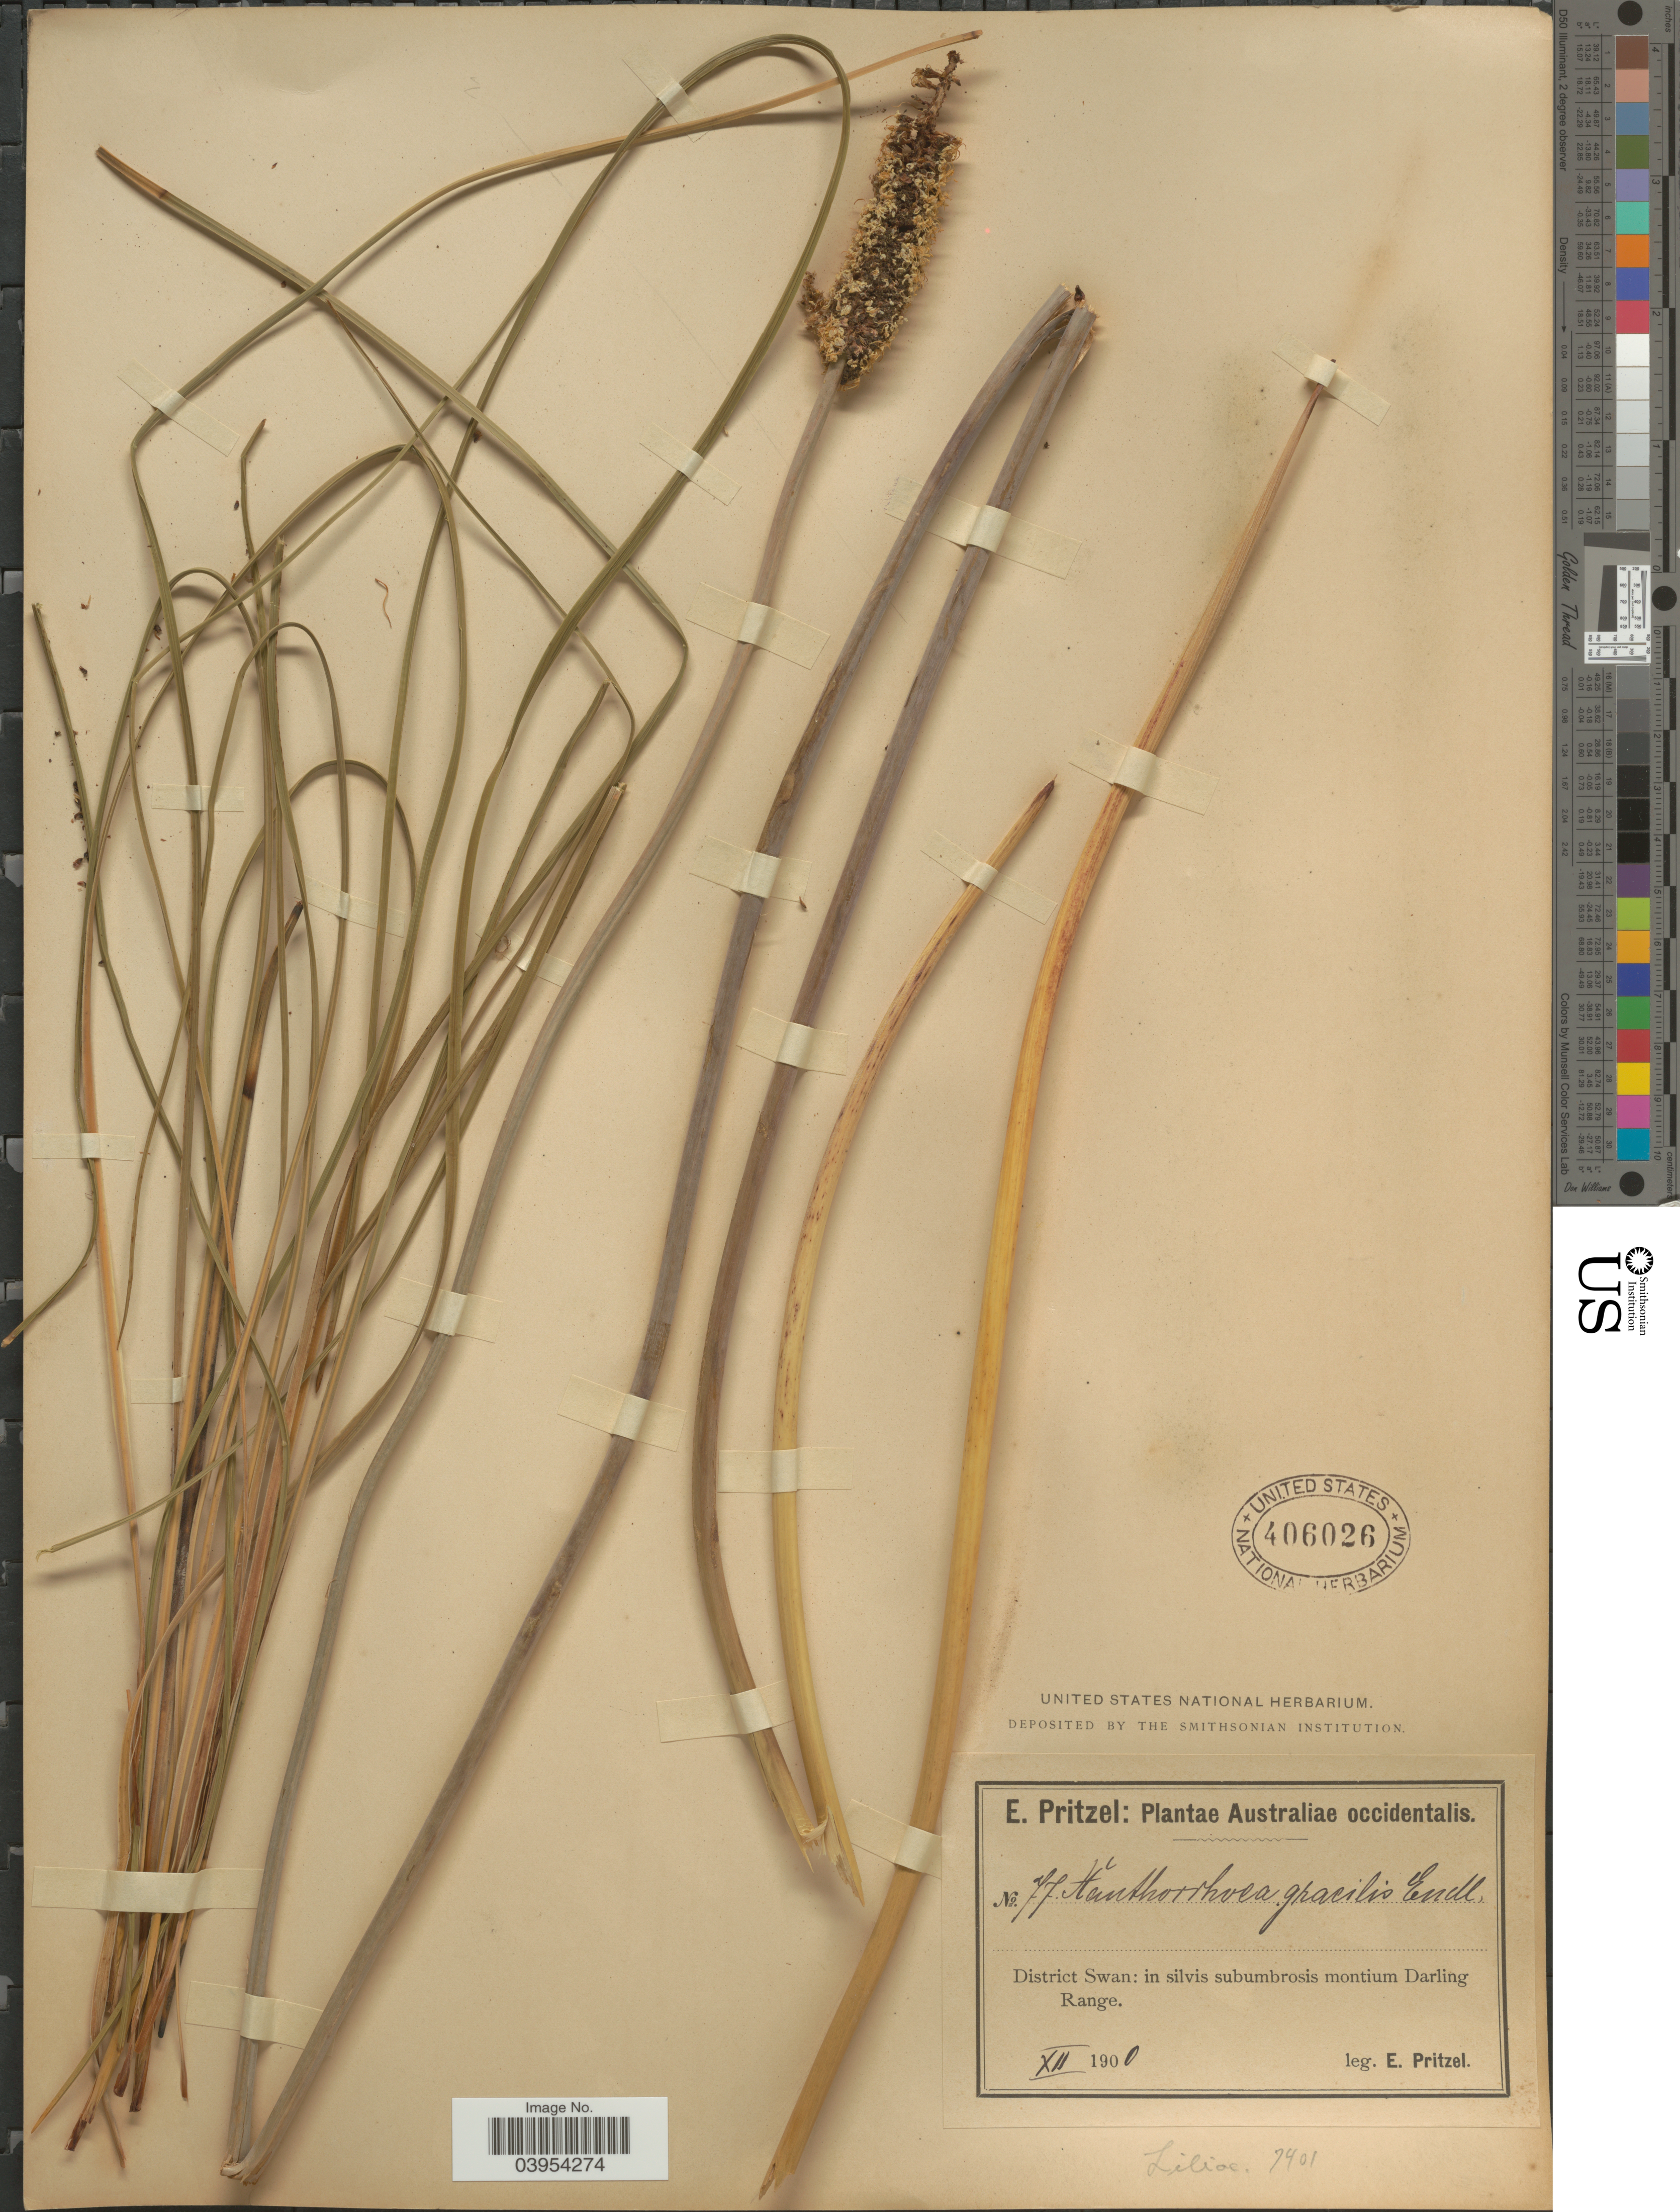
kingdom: Plantae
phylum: Tracheophyta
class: Liliopsida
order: Asparagales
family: Asphodelaceae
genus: Xanthorrhoea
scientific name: Xanthorrhoea gracilis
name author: Endl.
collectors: E. G. Pritzel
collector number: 77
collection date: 1900-12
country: Australia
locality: Australiae occidentalis. District Swan: in silvis subumbrosis montium Darling Range.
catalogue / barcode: US 406026